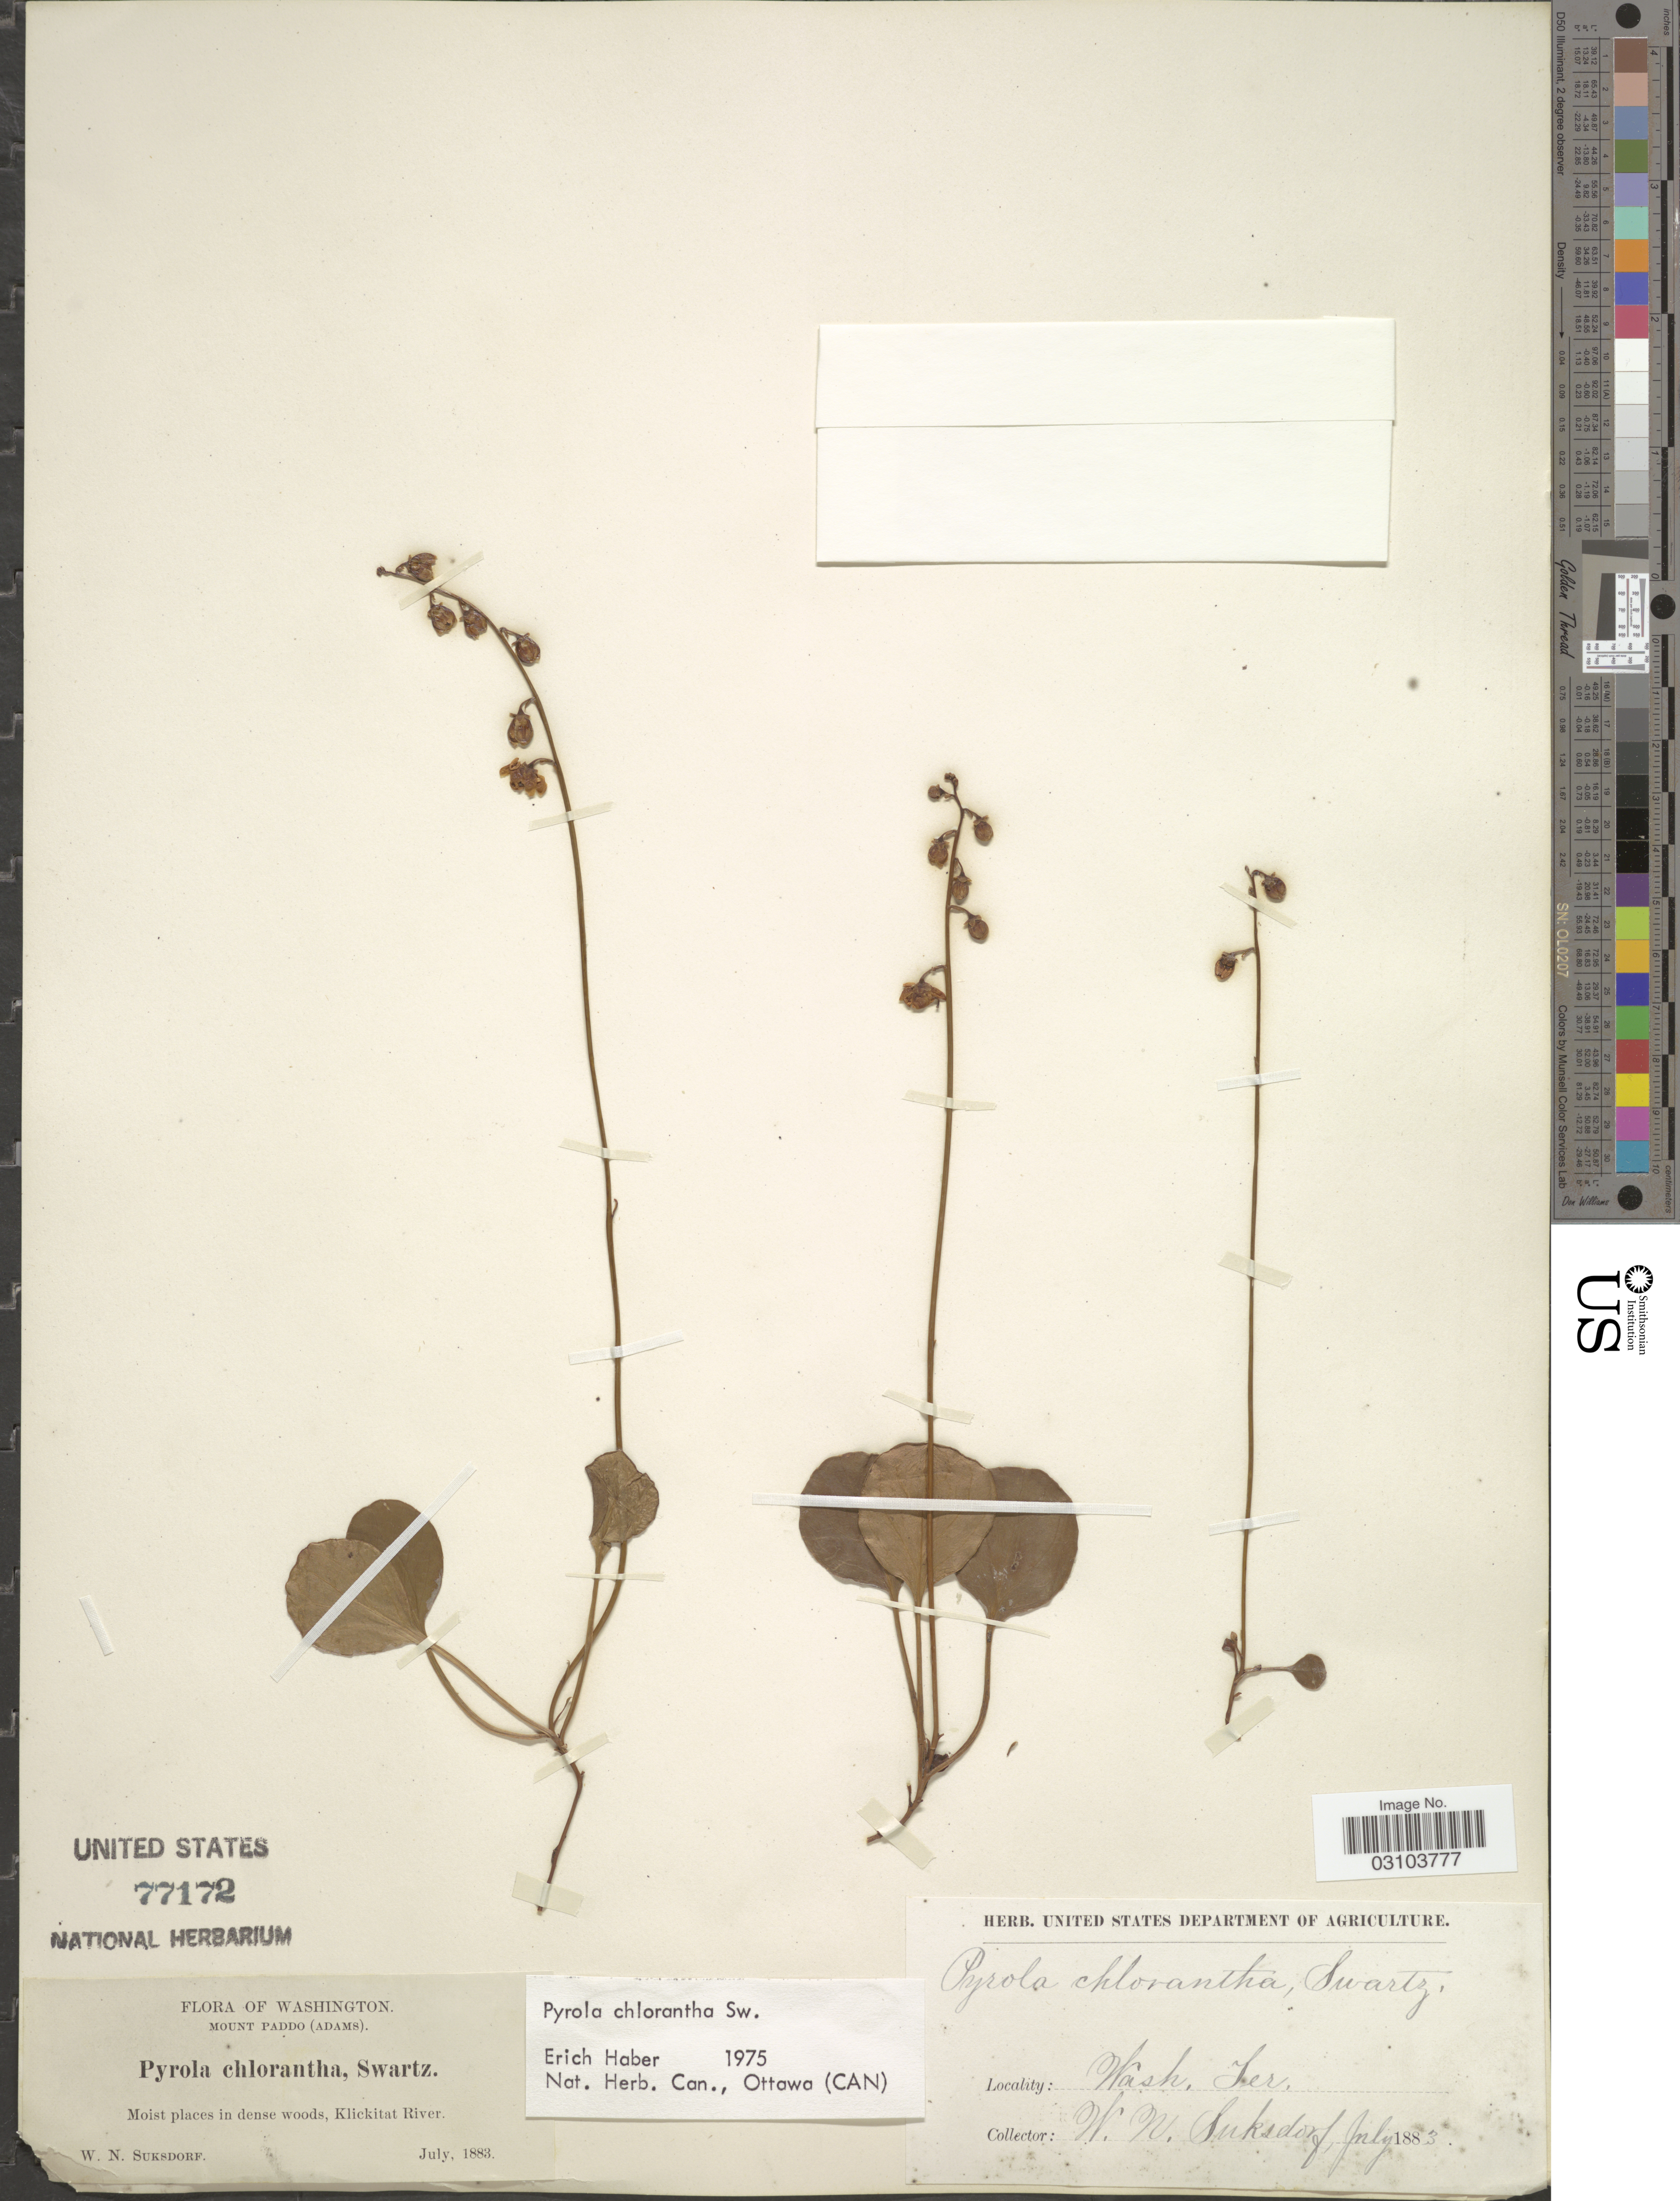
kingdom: Plantae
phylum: Tracheophyta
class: Magnoliopsida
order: Ericales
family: Ericaceae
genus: Pyrola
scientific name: Pyrola chlorantha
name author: Schweigg.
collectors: W. N. Suksdorf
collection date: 1883-07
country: United States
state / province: Washington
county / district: Klickitat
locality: Mount Paddo (Adams). Klickitat River. Wash. Ter.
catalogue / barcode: US 77172